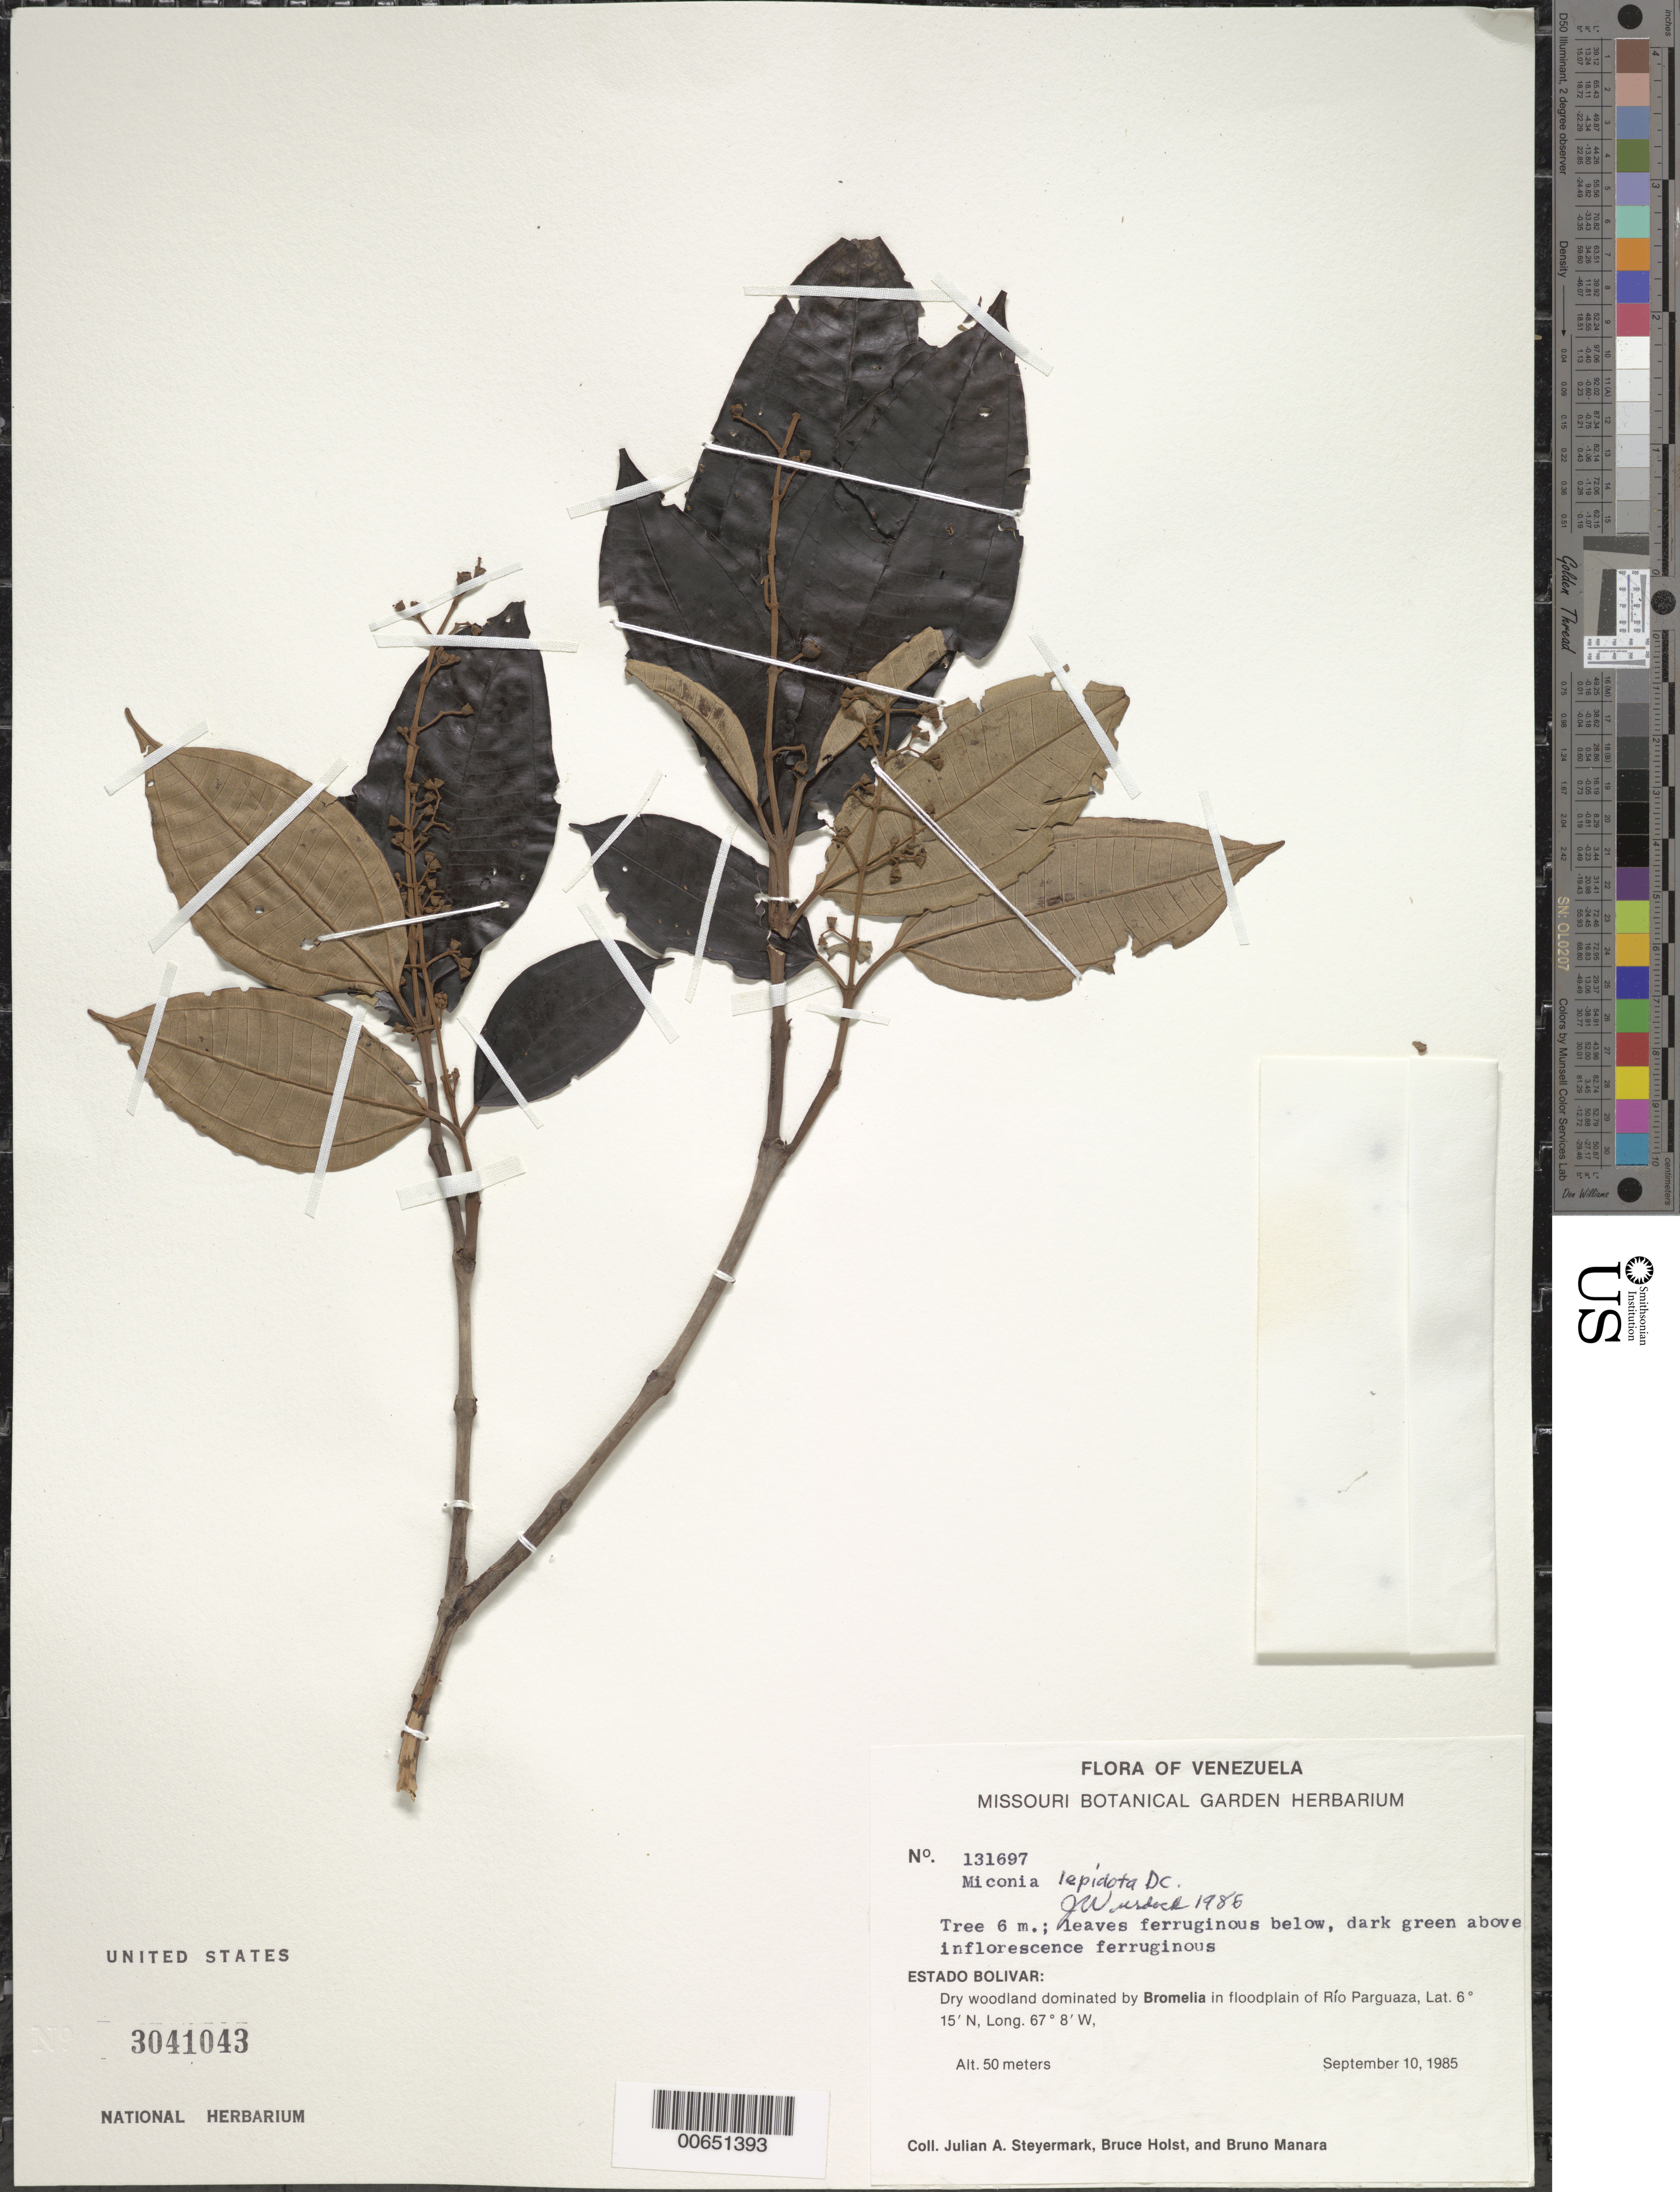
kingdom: Plantae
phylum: Tracheophyta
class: Magnoliopsida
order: Myrtales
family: Melastomataceae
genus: Miconia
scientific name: Miconia lepidota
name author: Schrank & Mart. ex DC.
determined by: Wurdack, John J., (US), US (UNITED STATES)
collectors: J. Steyermark, B. Holst & B. Manara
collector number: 131697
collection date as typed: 10-Sep-85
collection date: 1985-09-10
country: Venezuela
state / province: Bolívar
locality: Rio Parguaza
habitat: Dry woodland dominated by Bromelia in floodplain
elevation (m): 50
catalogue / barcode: US 3041043